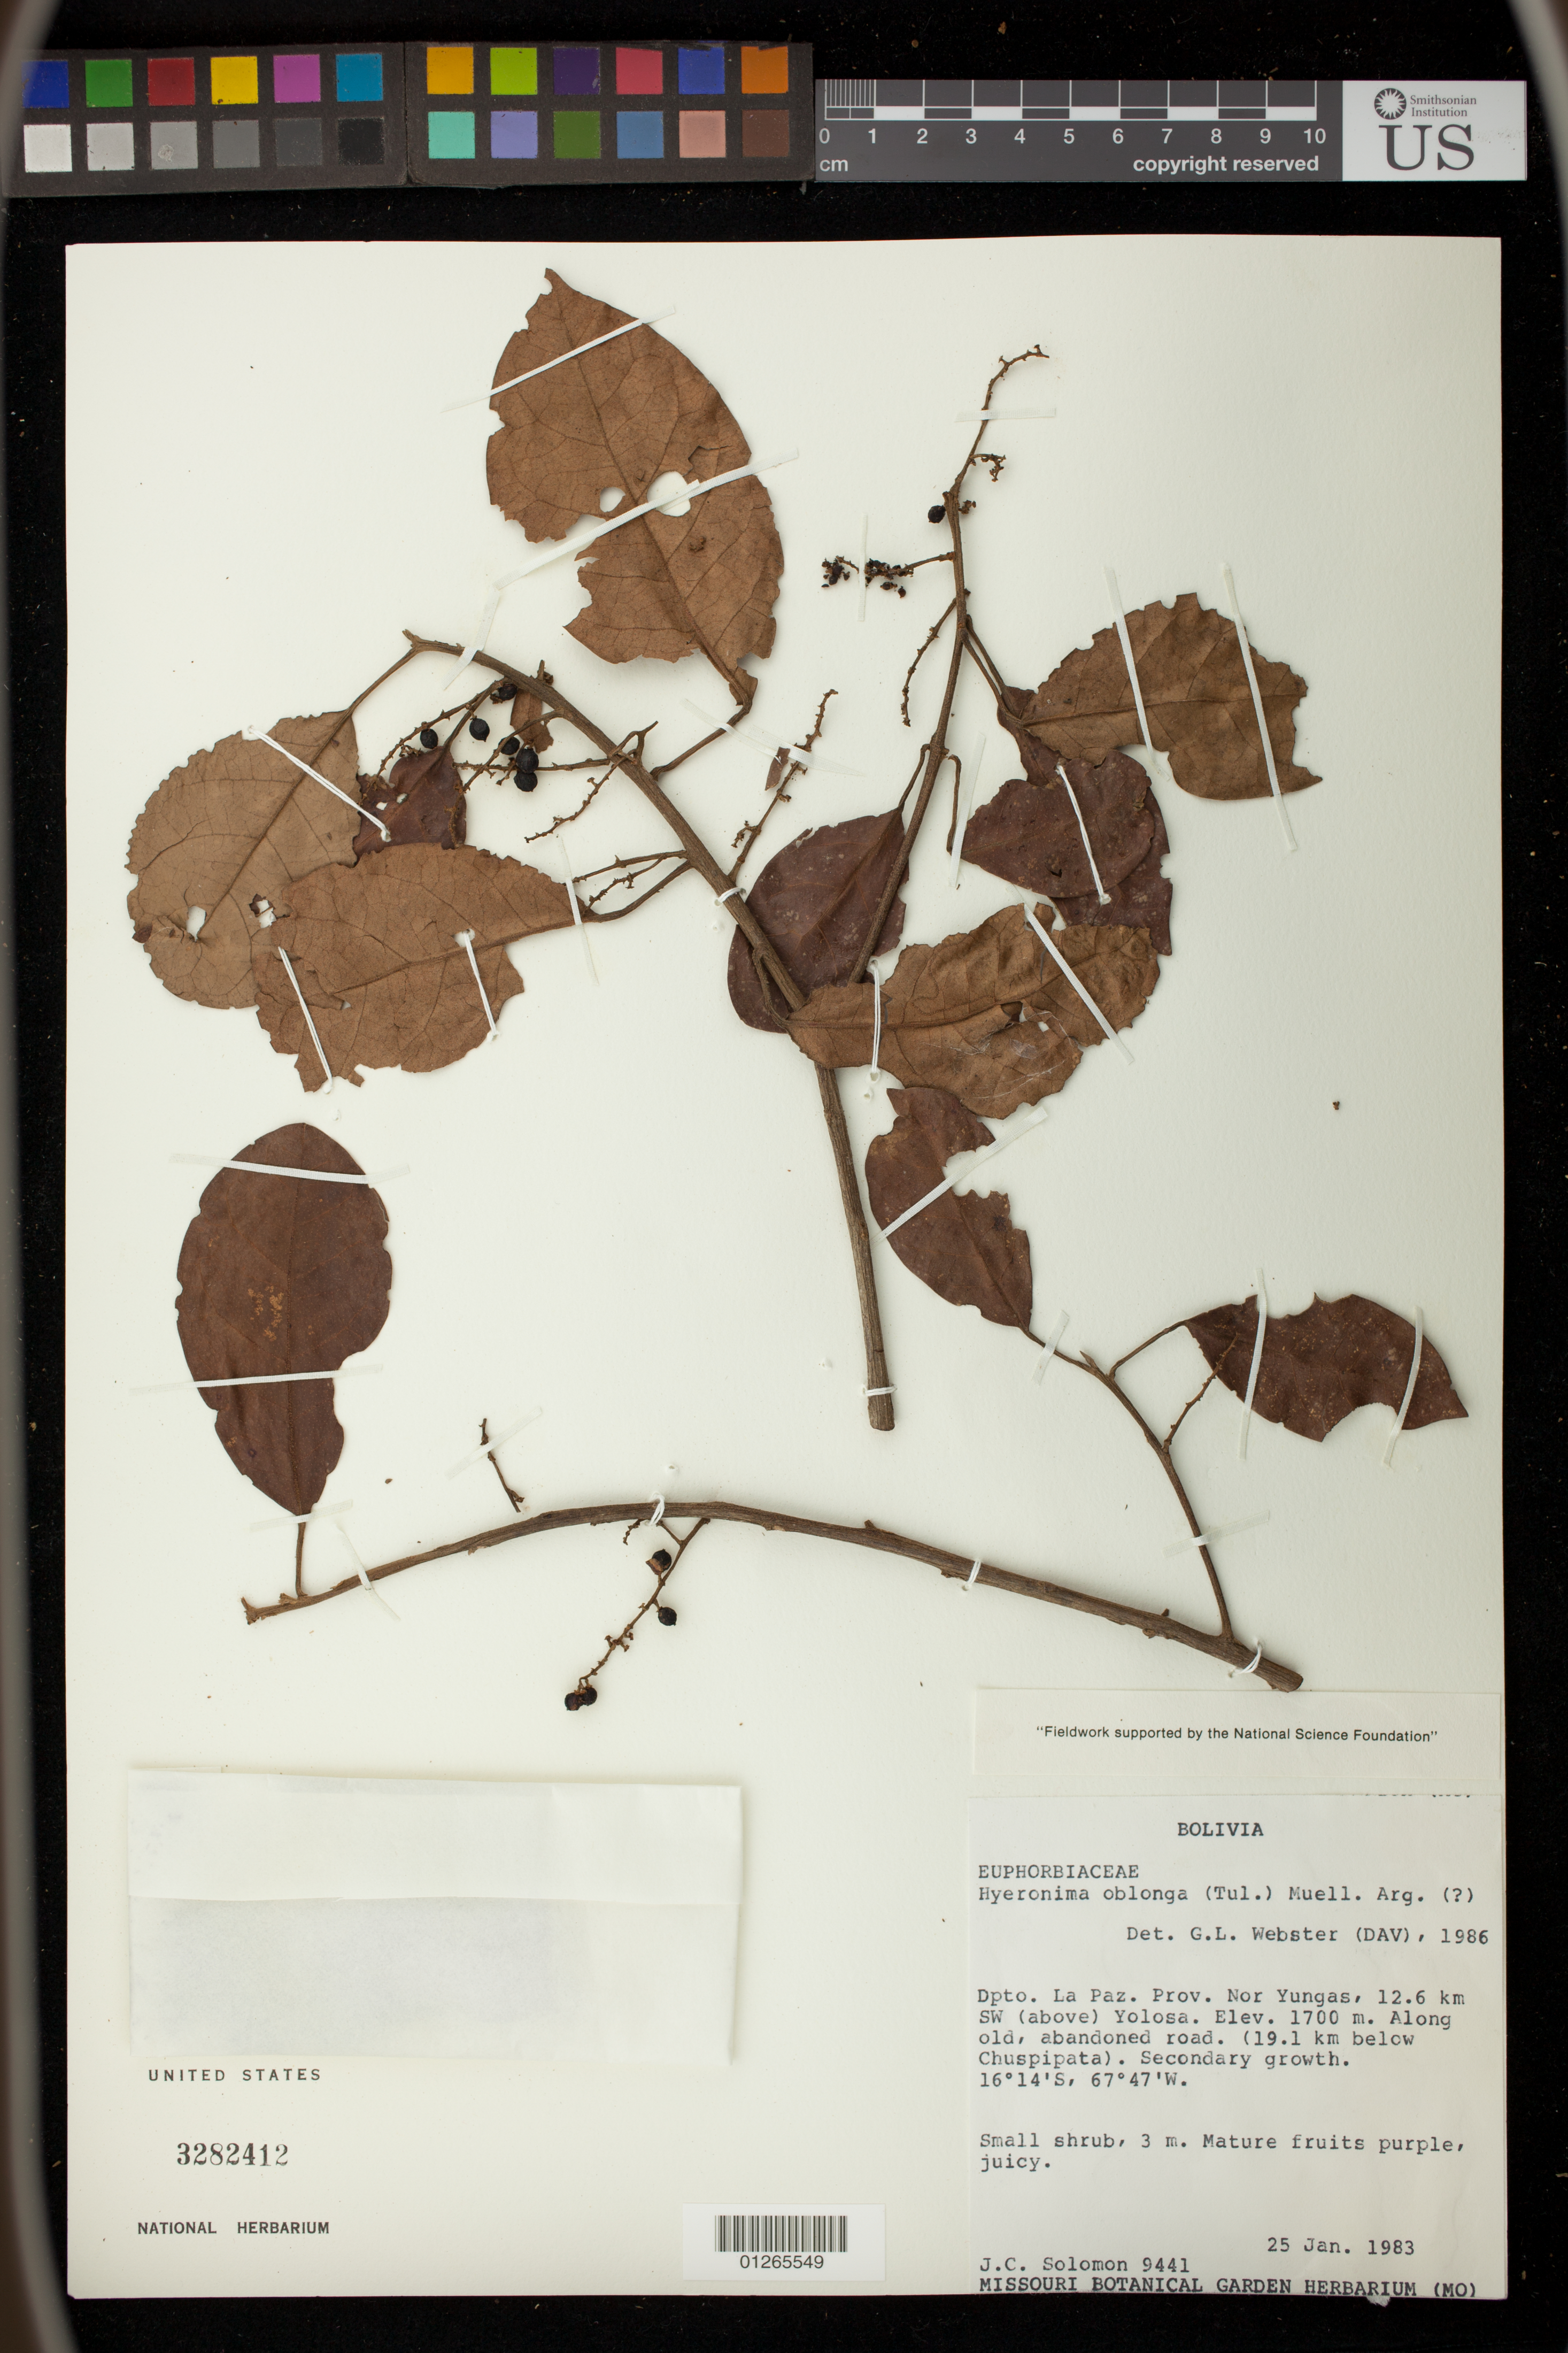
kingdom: Plantae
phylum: Tracheophyta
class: Magnoliopsida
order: Malpighiales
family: Phyllanthaceae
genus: Hieronyma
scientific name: Hieronyma oblonga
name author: (Tul.) Müll. Arg.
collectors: J. C. Solomon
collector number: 9441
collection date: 1983-01-25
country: Bolivia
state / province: La Paz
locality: Prov. La Convencion, Distr. Echarti East rio Apurimac NE Pueblo Libre, up mountain of Anchihuay & Bellavista, south Cordillera Vilcabamba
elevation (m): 1701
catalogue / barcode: US 3282412